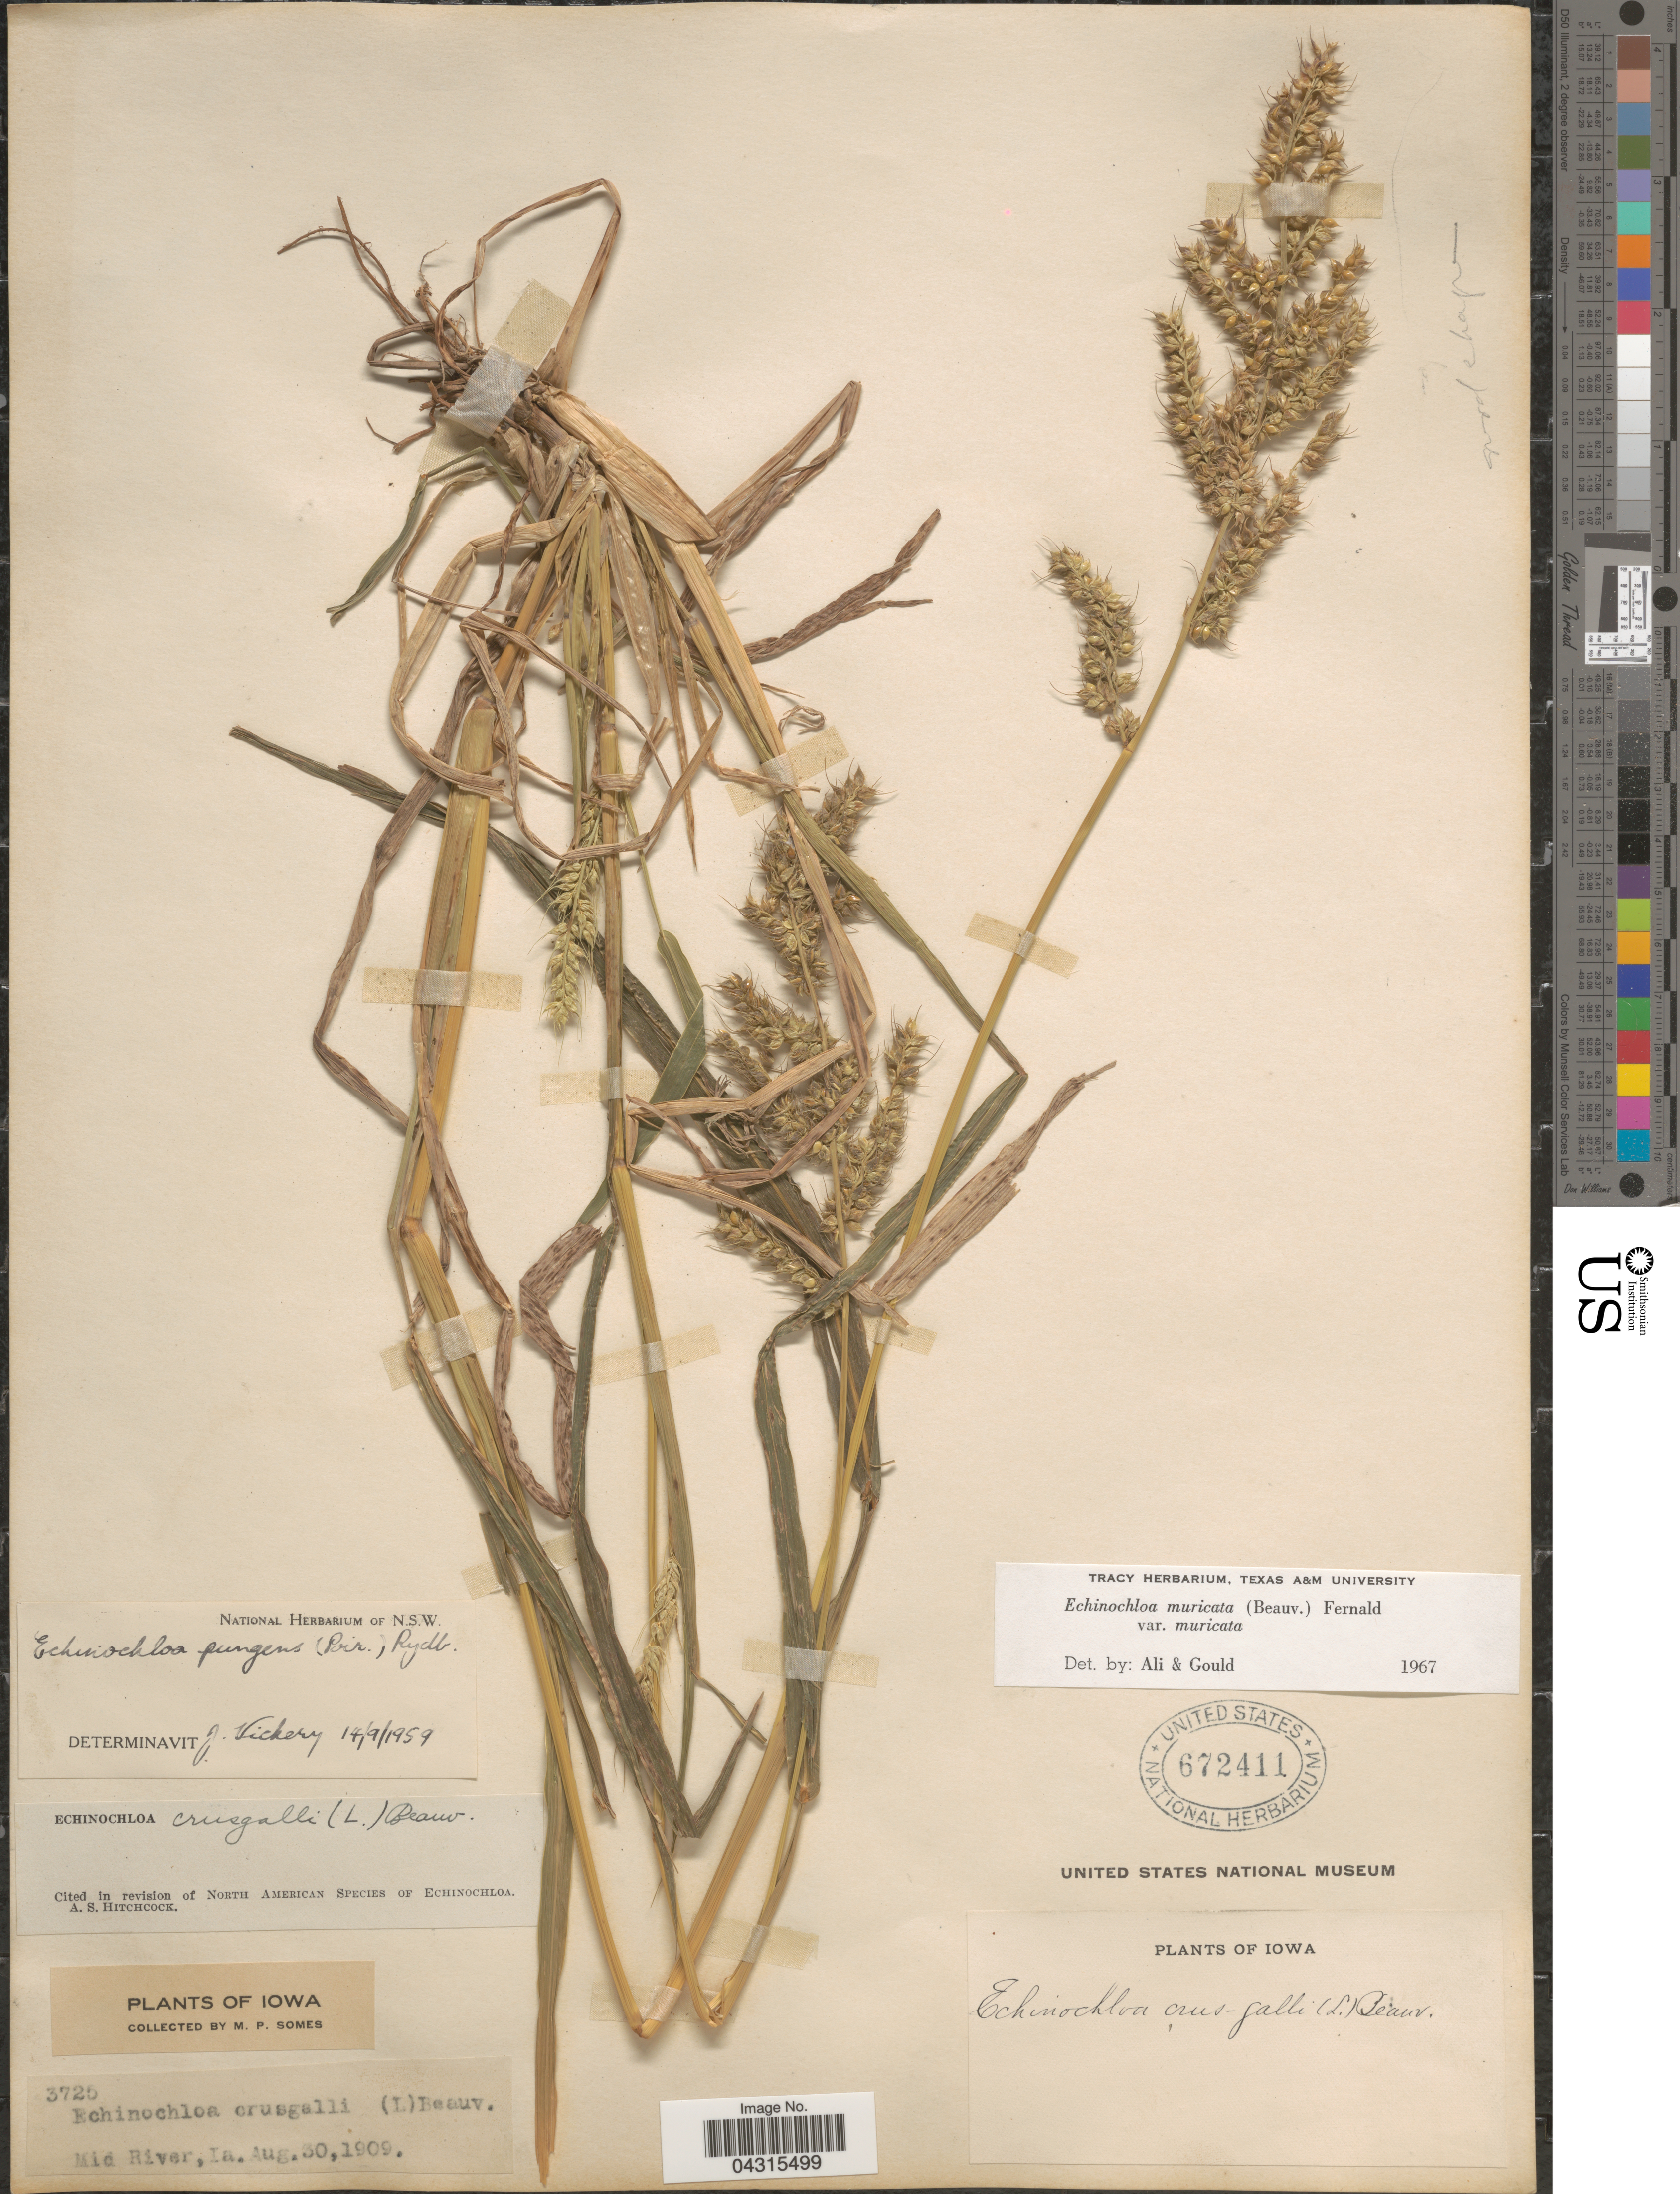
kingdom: Plantae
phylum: Tracheophyta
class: Liliopsida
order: Poales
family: Poaceae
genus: Echinochloa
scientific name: Echinochloa muricata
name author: (P. Beauv.) Fernald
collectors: M. Somes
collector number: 3725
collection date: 1909-08-30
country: United States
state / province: Iowa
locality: Mid River.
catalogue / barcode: US 672411